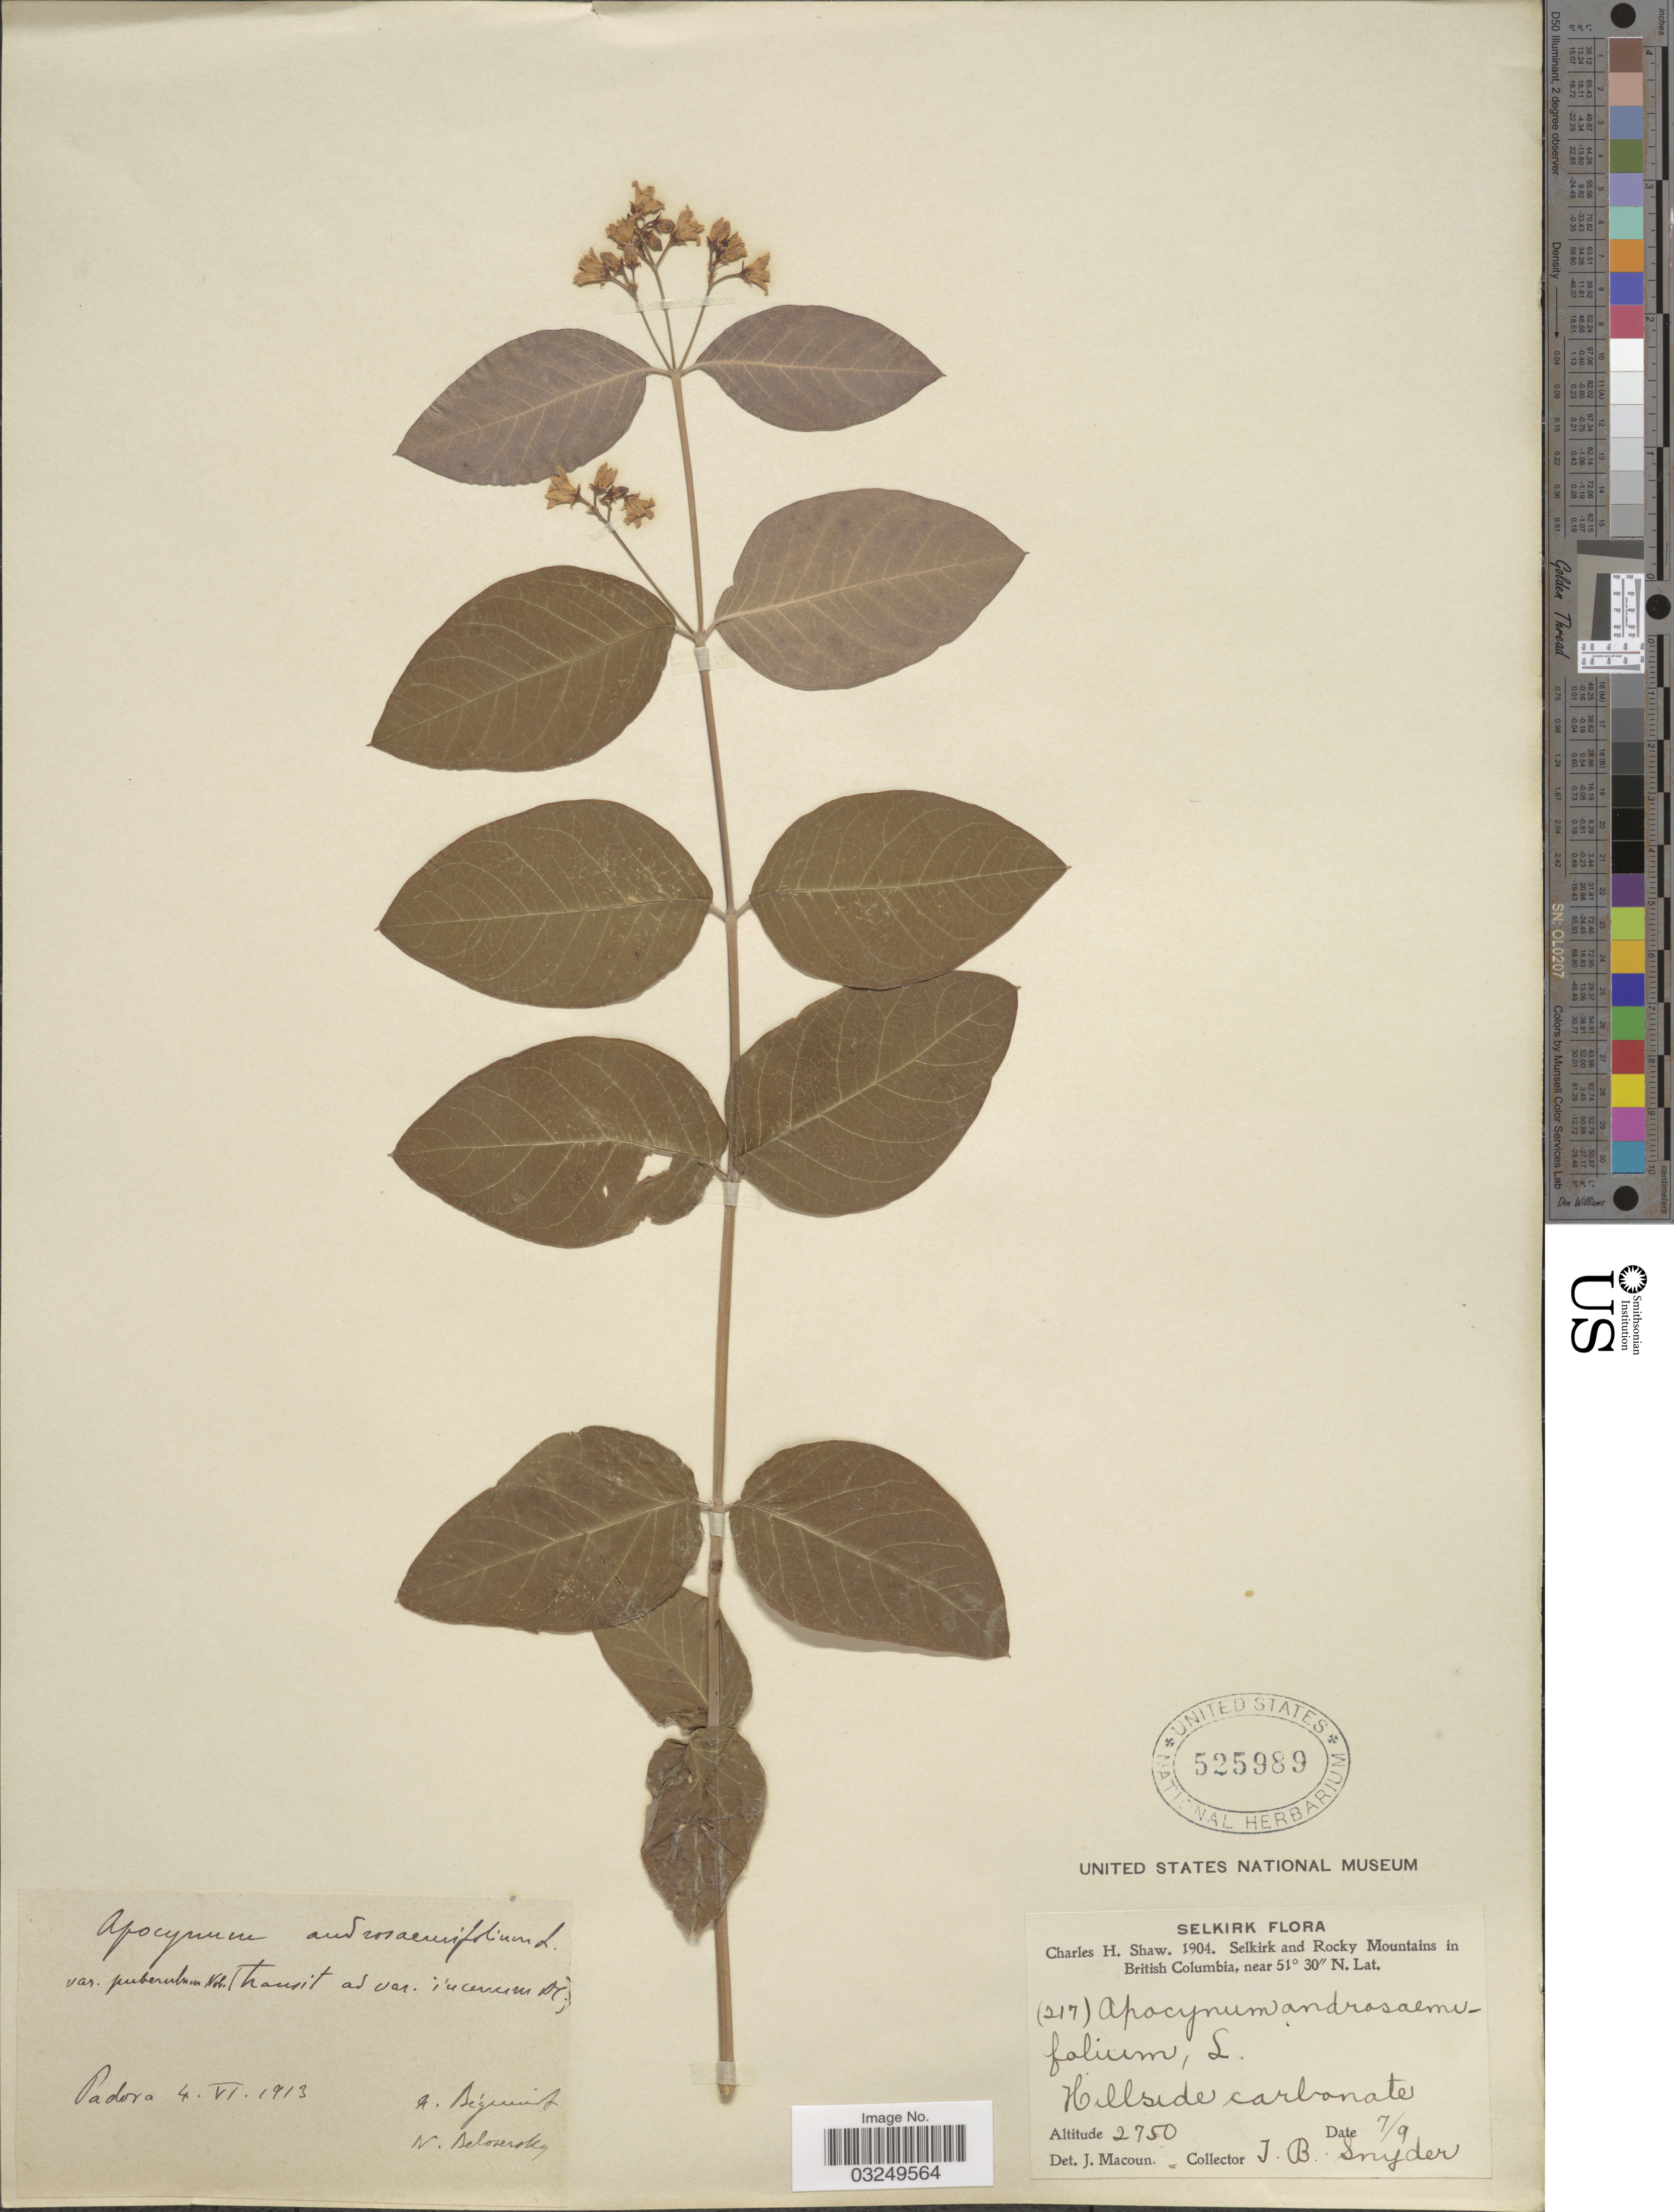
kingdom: Plantae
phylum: Tracheophyta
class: Magnoliopsida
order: Gentianales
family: Apocynaceae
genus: Apocynum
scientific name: Apocynum androsaemifolium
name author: L.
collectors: T. Snyder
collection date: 1904-09-07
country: Canada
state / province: British Columbia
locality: Selkirk and Rocky Mountains. Hillside carbonate.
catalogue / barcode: US 525989